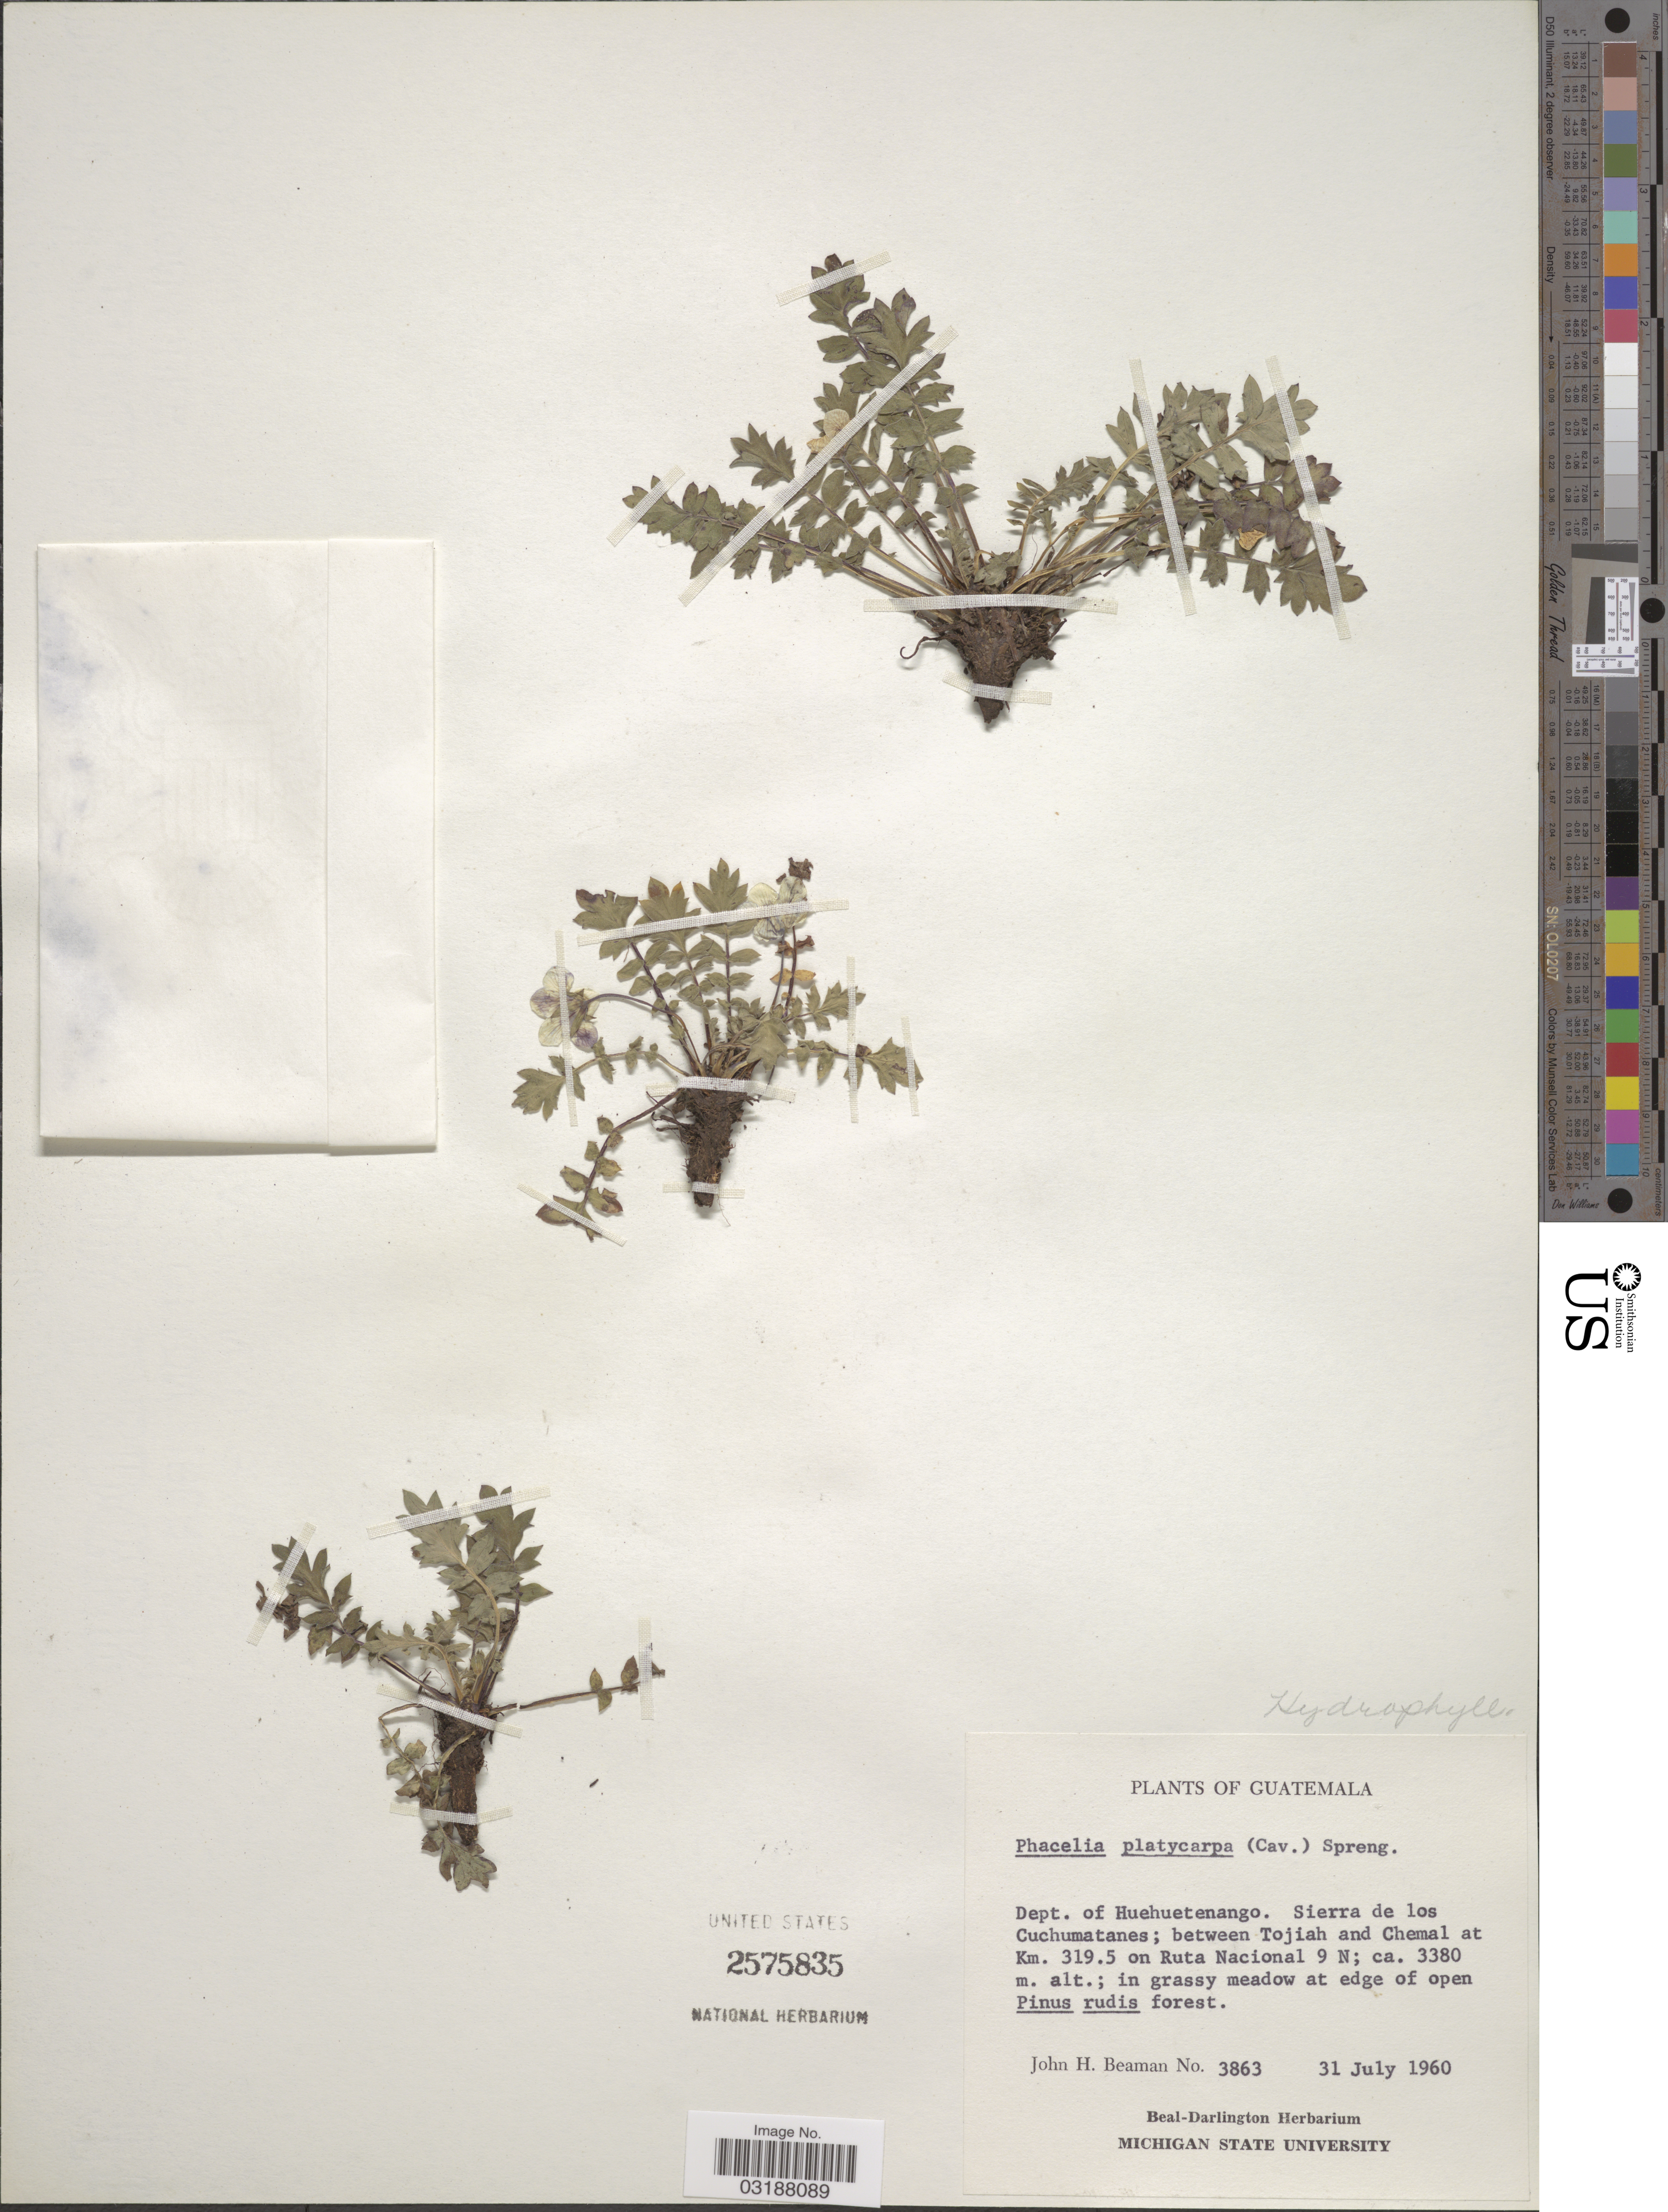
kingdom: Plantae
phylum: Tracheophyta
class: Magnoliopsida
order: Boraginales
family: Hydrophyllaceae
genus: Phacelia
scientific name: Phacelia platycarpa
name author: (Cav.) Spreng.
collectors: J. H. Beaman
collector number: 3863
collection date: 1960-07-31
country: Guatemala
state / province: Huehuetenango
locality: Dept. of Huehuetenango, Sierra de los Cuchumatanes; between Tojiah and Chemal at Km. 319.5 on Ruta Nacional 9 N.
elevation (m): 3380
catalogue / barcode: US 2575835